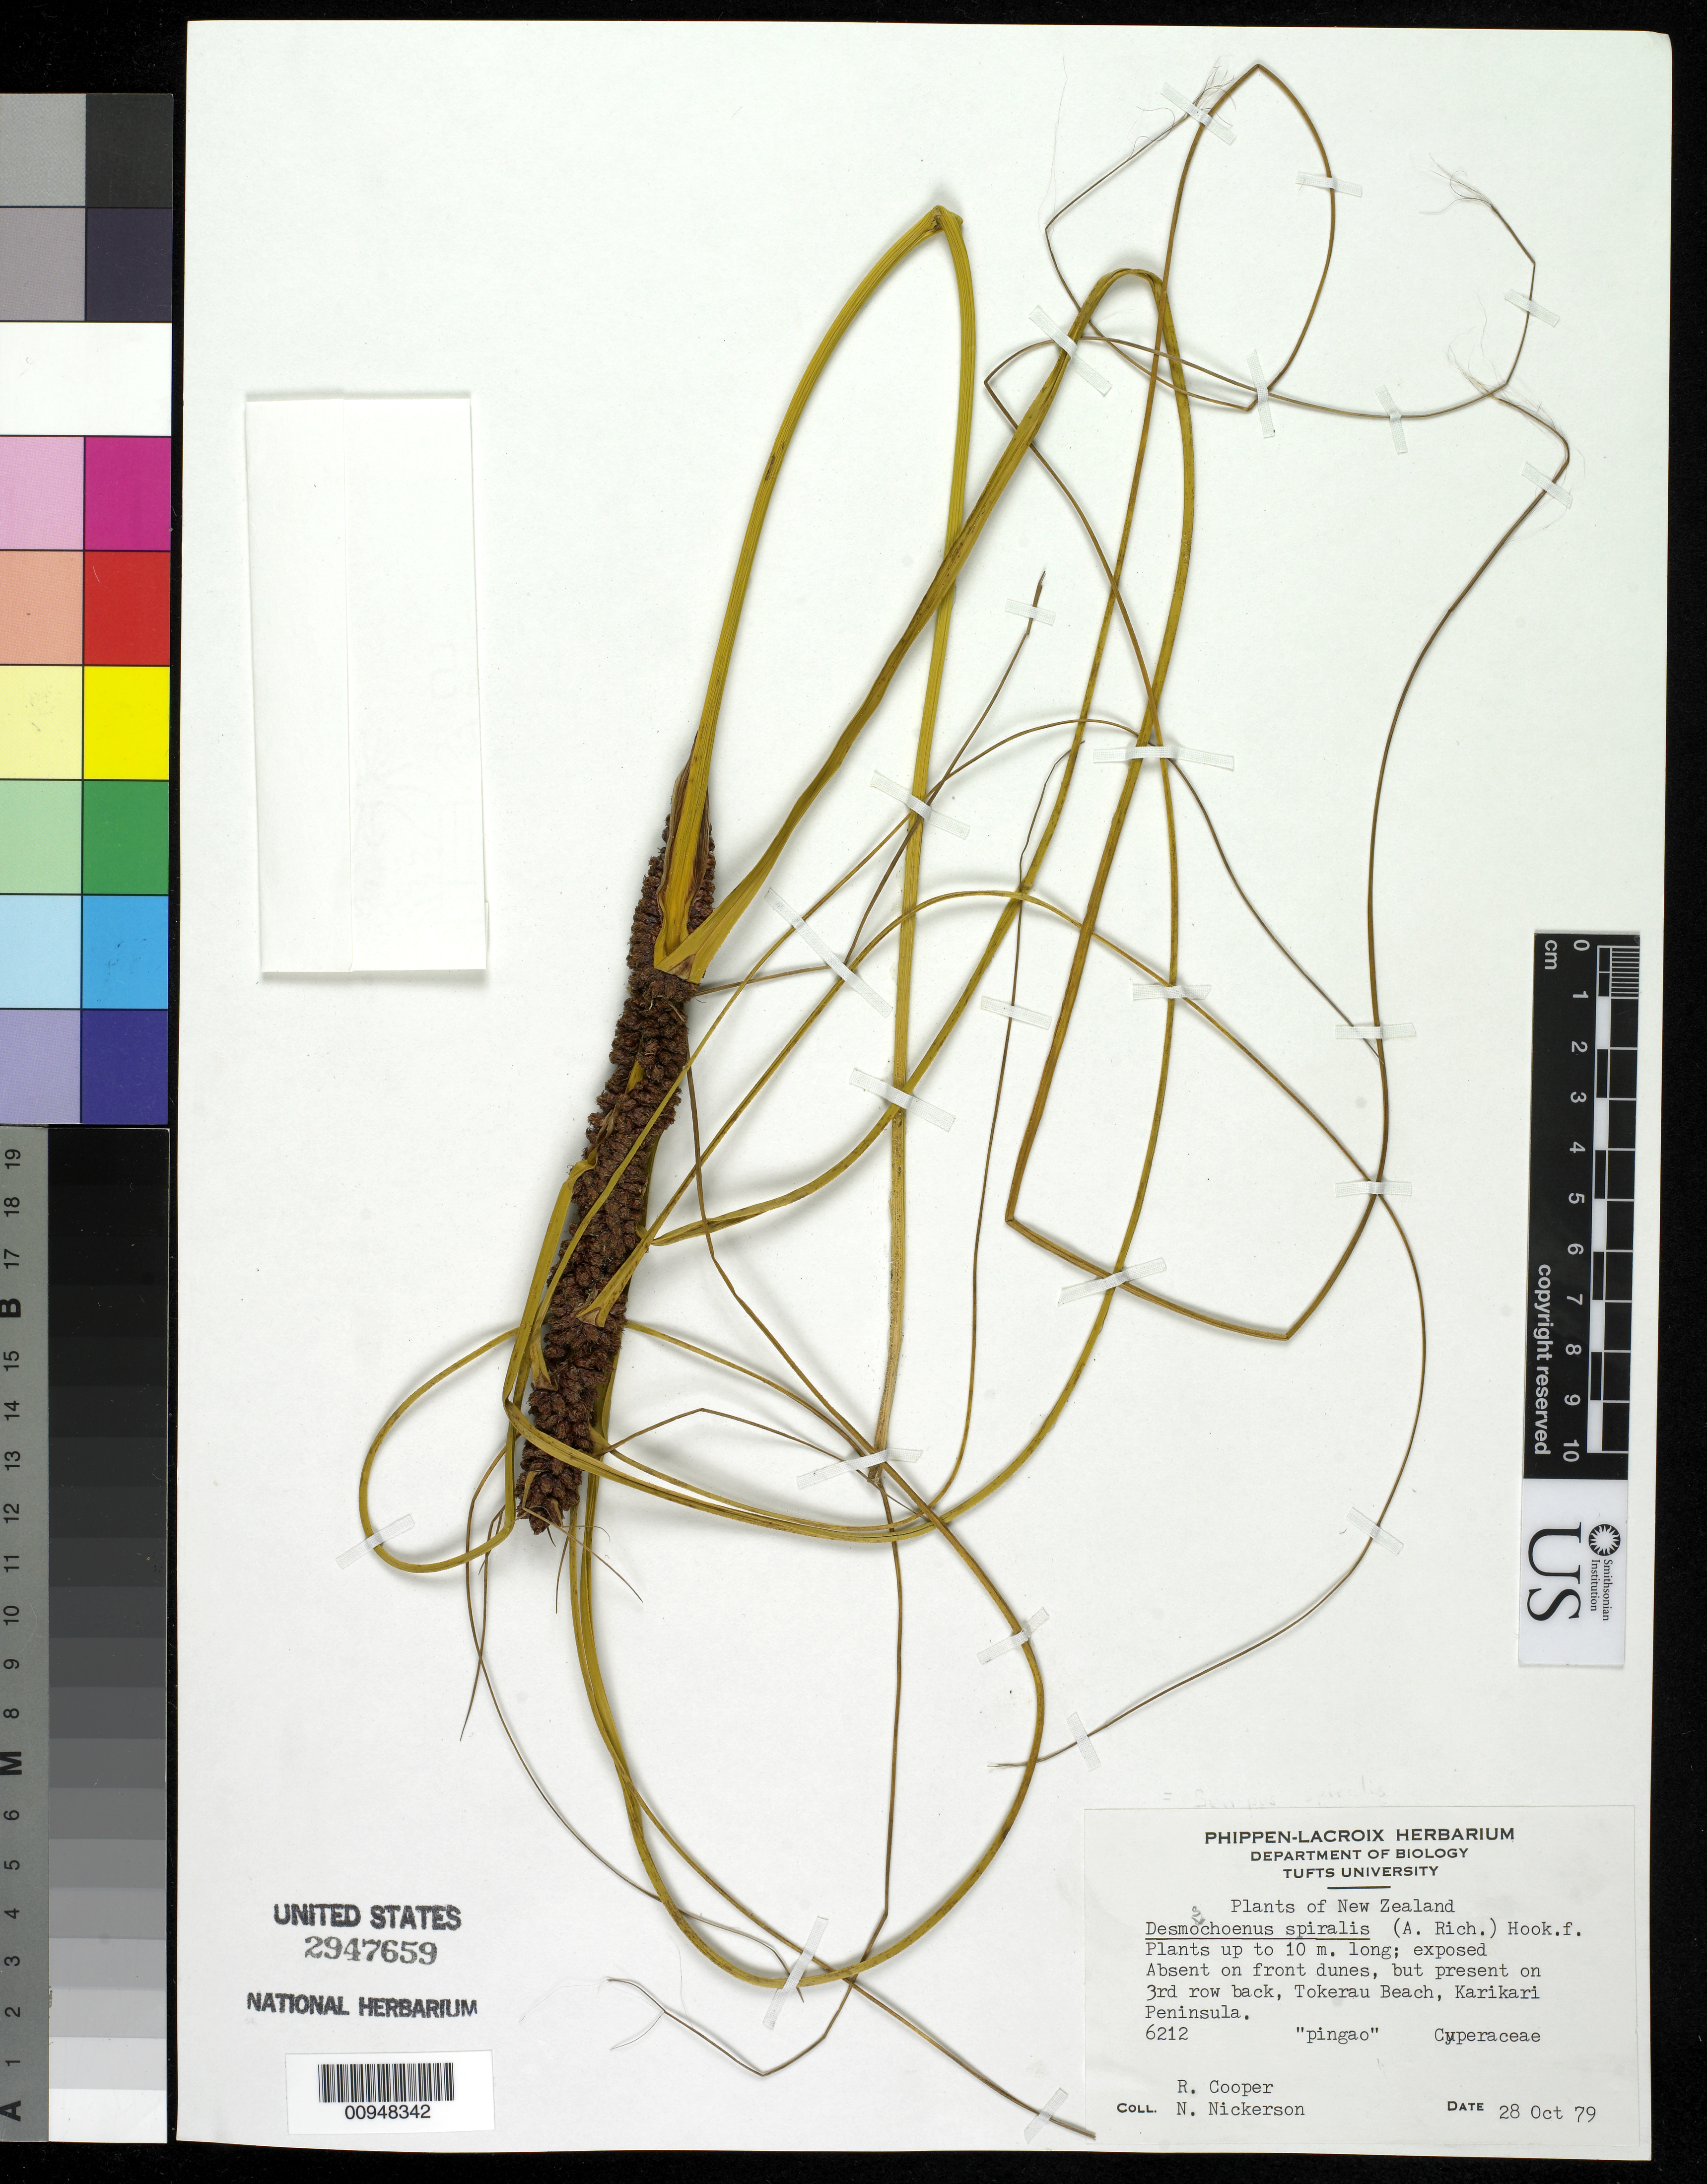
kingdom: Plantae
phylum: Tracheophyta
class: Liliopsida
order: Poales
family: Cyperaceae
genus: Ficinia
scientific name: Ficinia spiralis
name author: (A. Rich.) Muasya & de Lange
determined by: Strong, Mark T., (BOT), Smithsonian Institution - National Museum of Natural History (UNITED STATES)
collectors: R. Cooper & N. Nickerson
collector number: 6212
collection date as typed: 28 Oct 1979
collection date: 1979-10-28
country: New Zealand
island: North Island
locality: Tokerau Beach, Karikari Peninsula.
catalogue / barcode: US 2947659